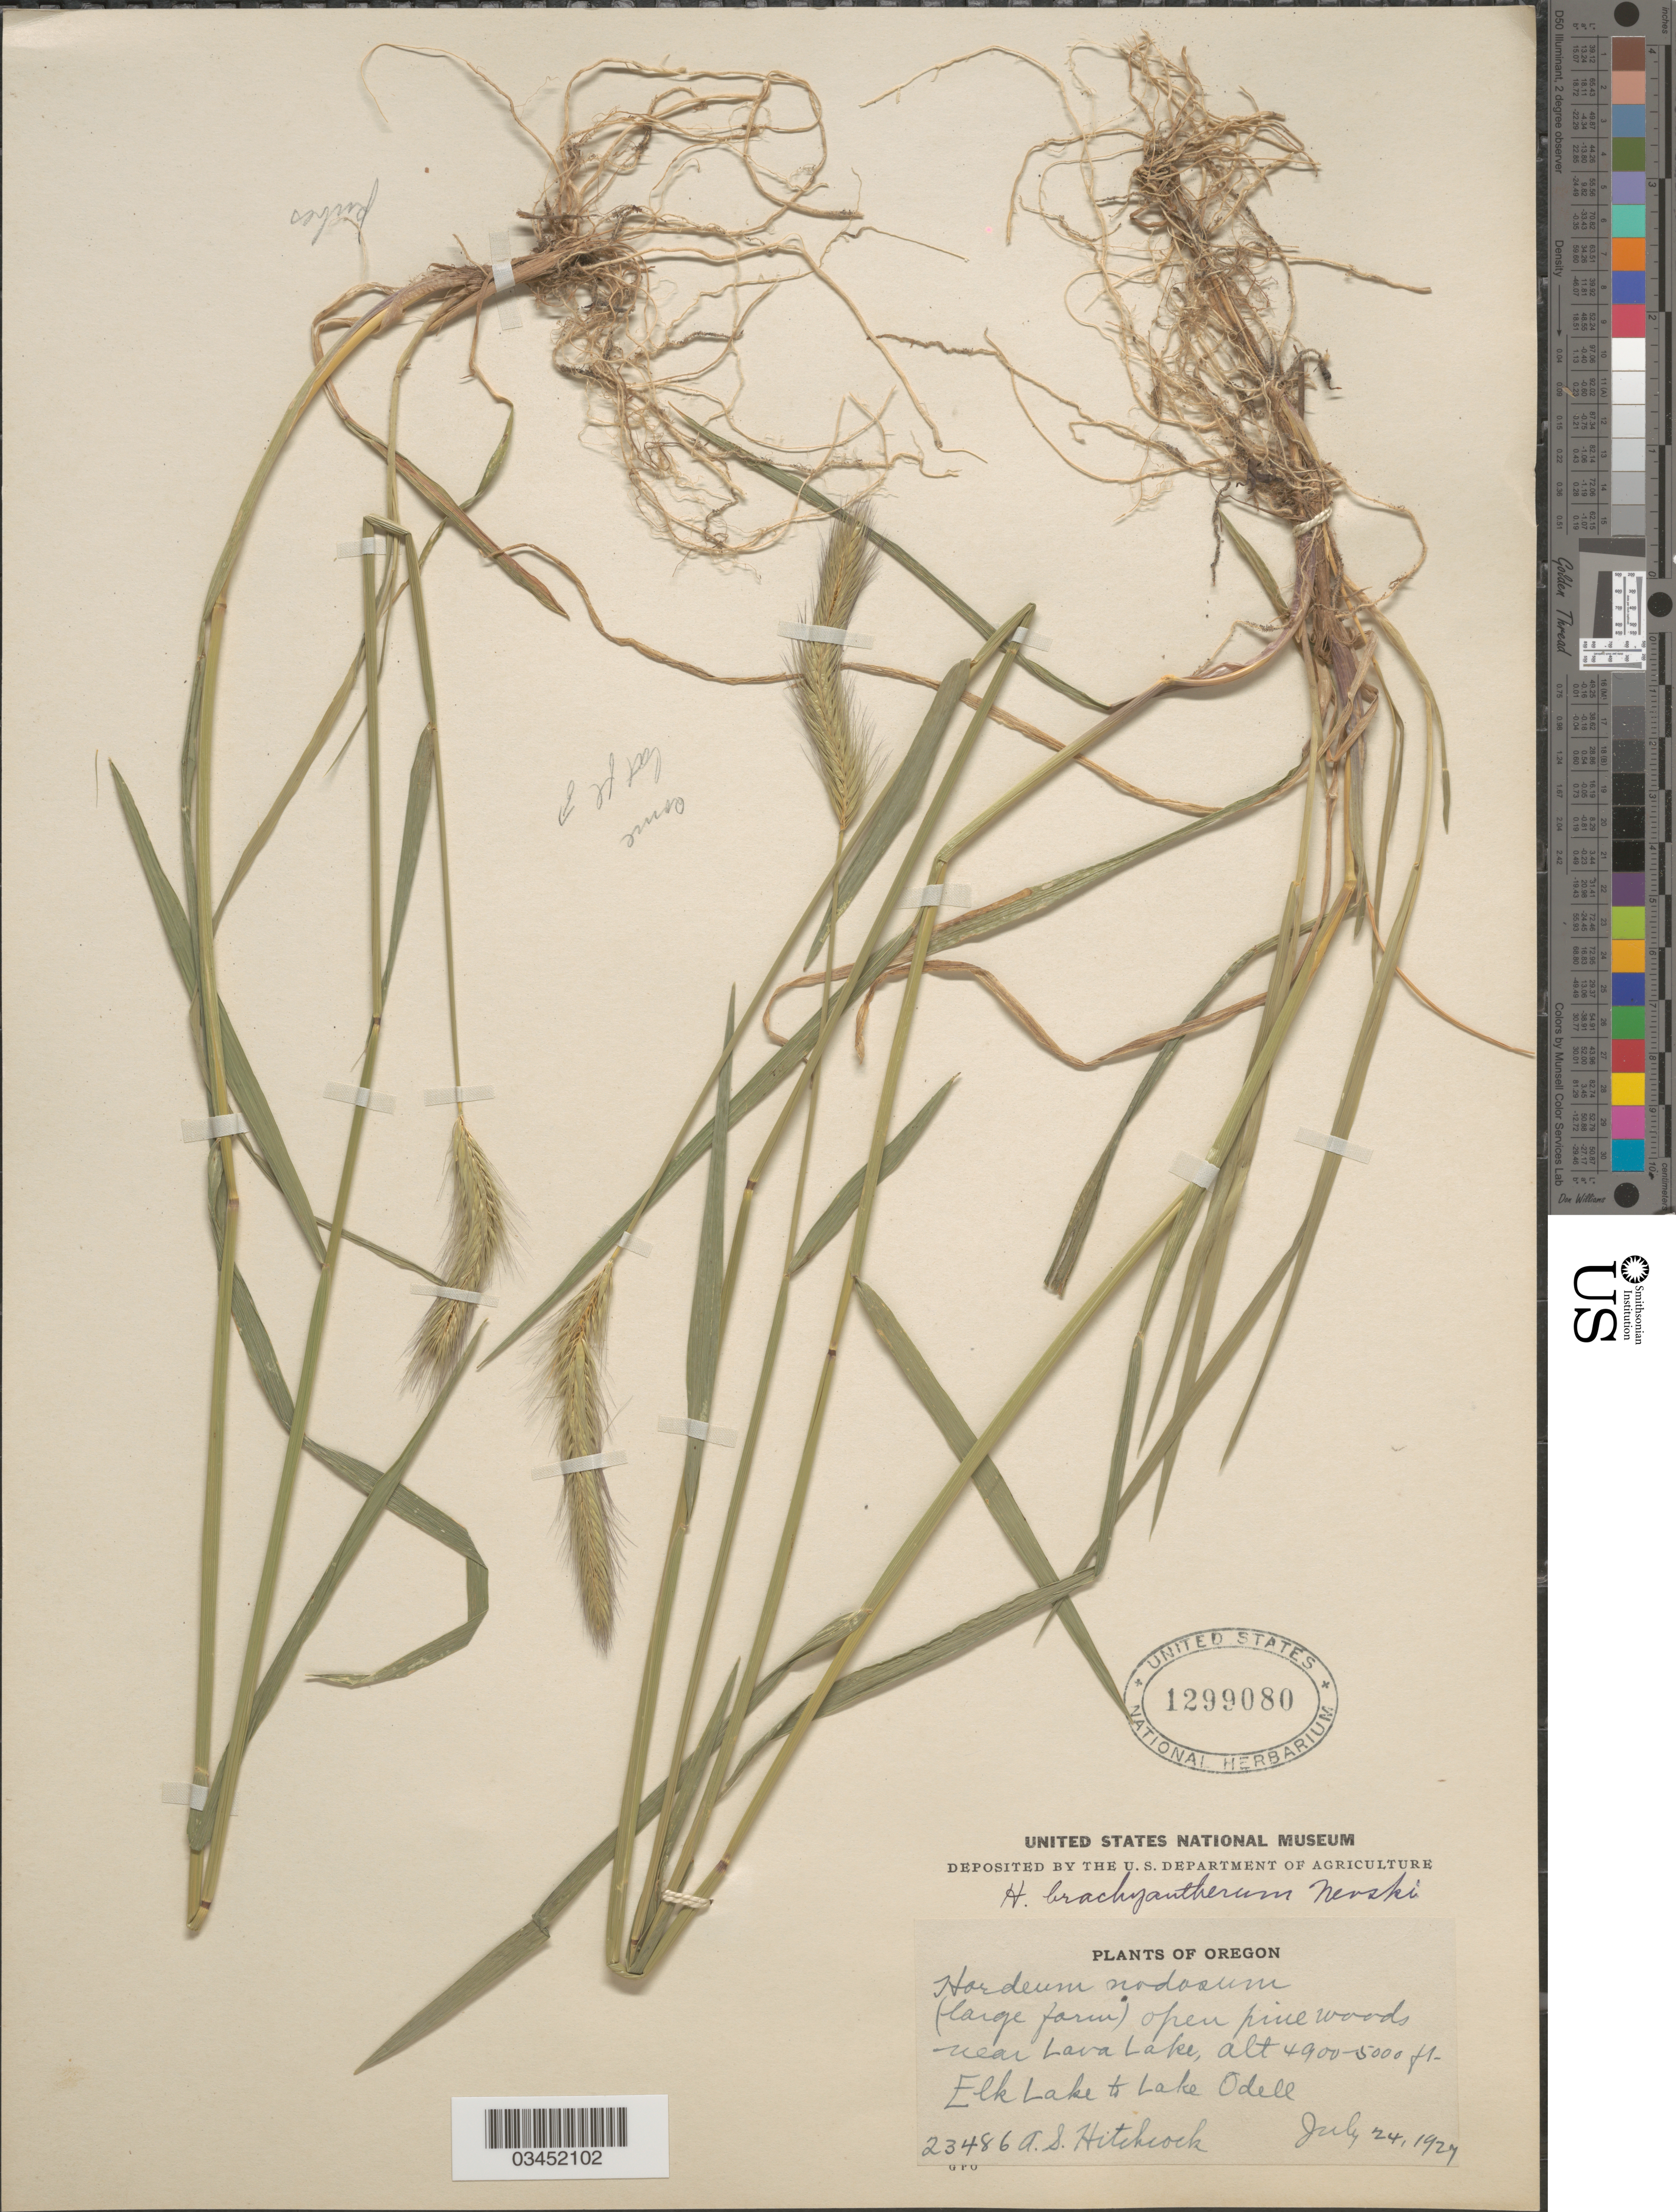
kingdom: Plantae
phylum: Tracheophyta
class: Liliopsida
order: Poales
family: Poaceae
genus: Hordeum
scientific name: Hordeum brachyantherum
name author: Nevski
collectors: A. S. Hitchcock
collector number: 23486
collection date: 1927-07-24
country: United States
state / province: Oregon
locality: Open pine woods near Lava Lake, Elk Lake to Lake Odell.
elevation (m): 1494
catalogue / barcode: US 1299080